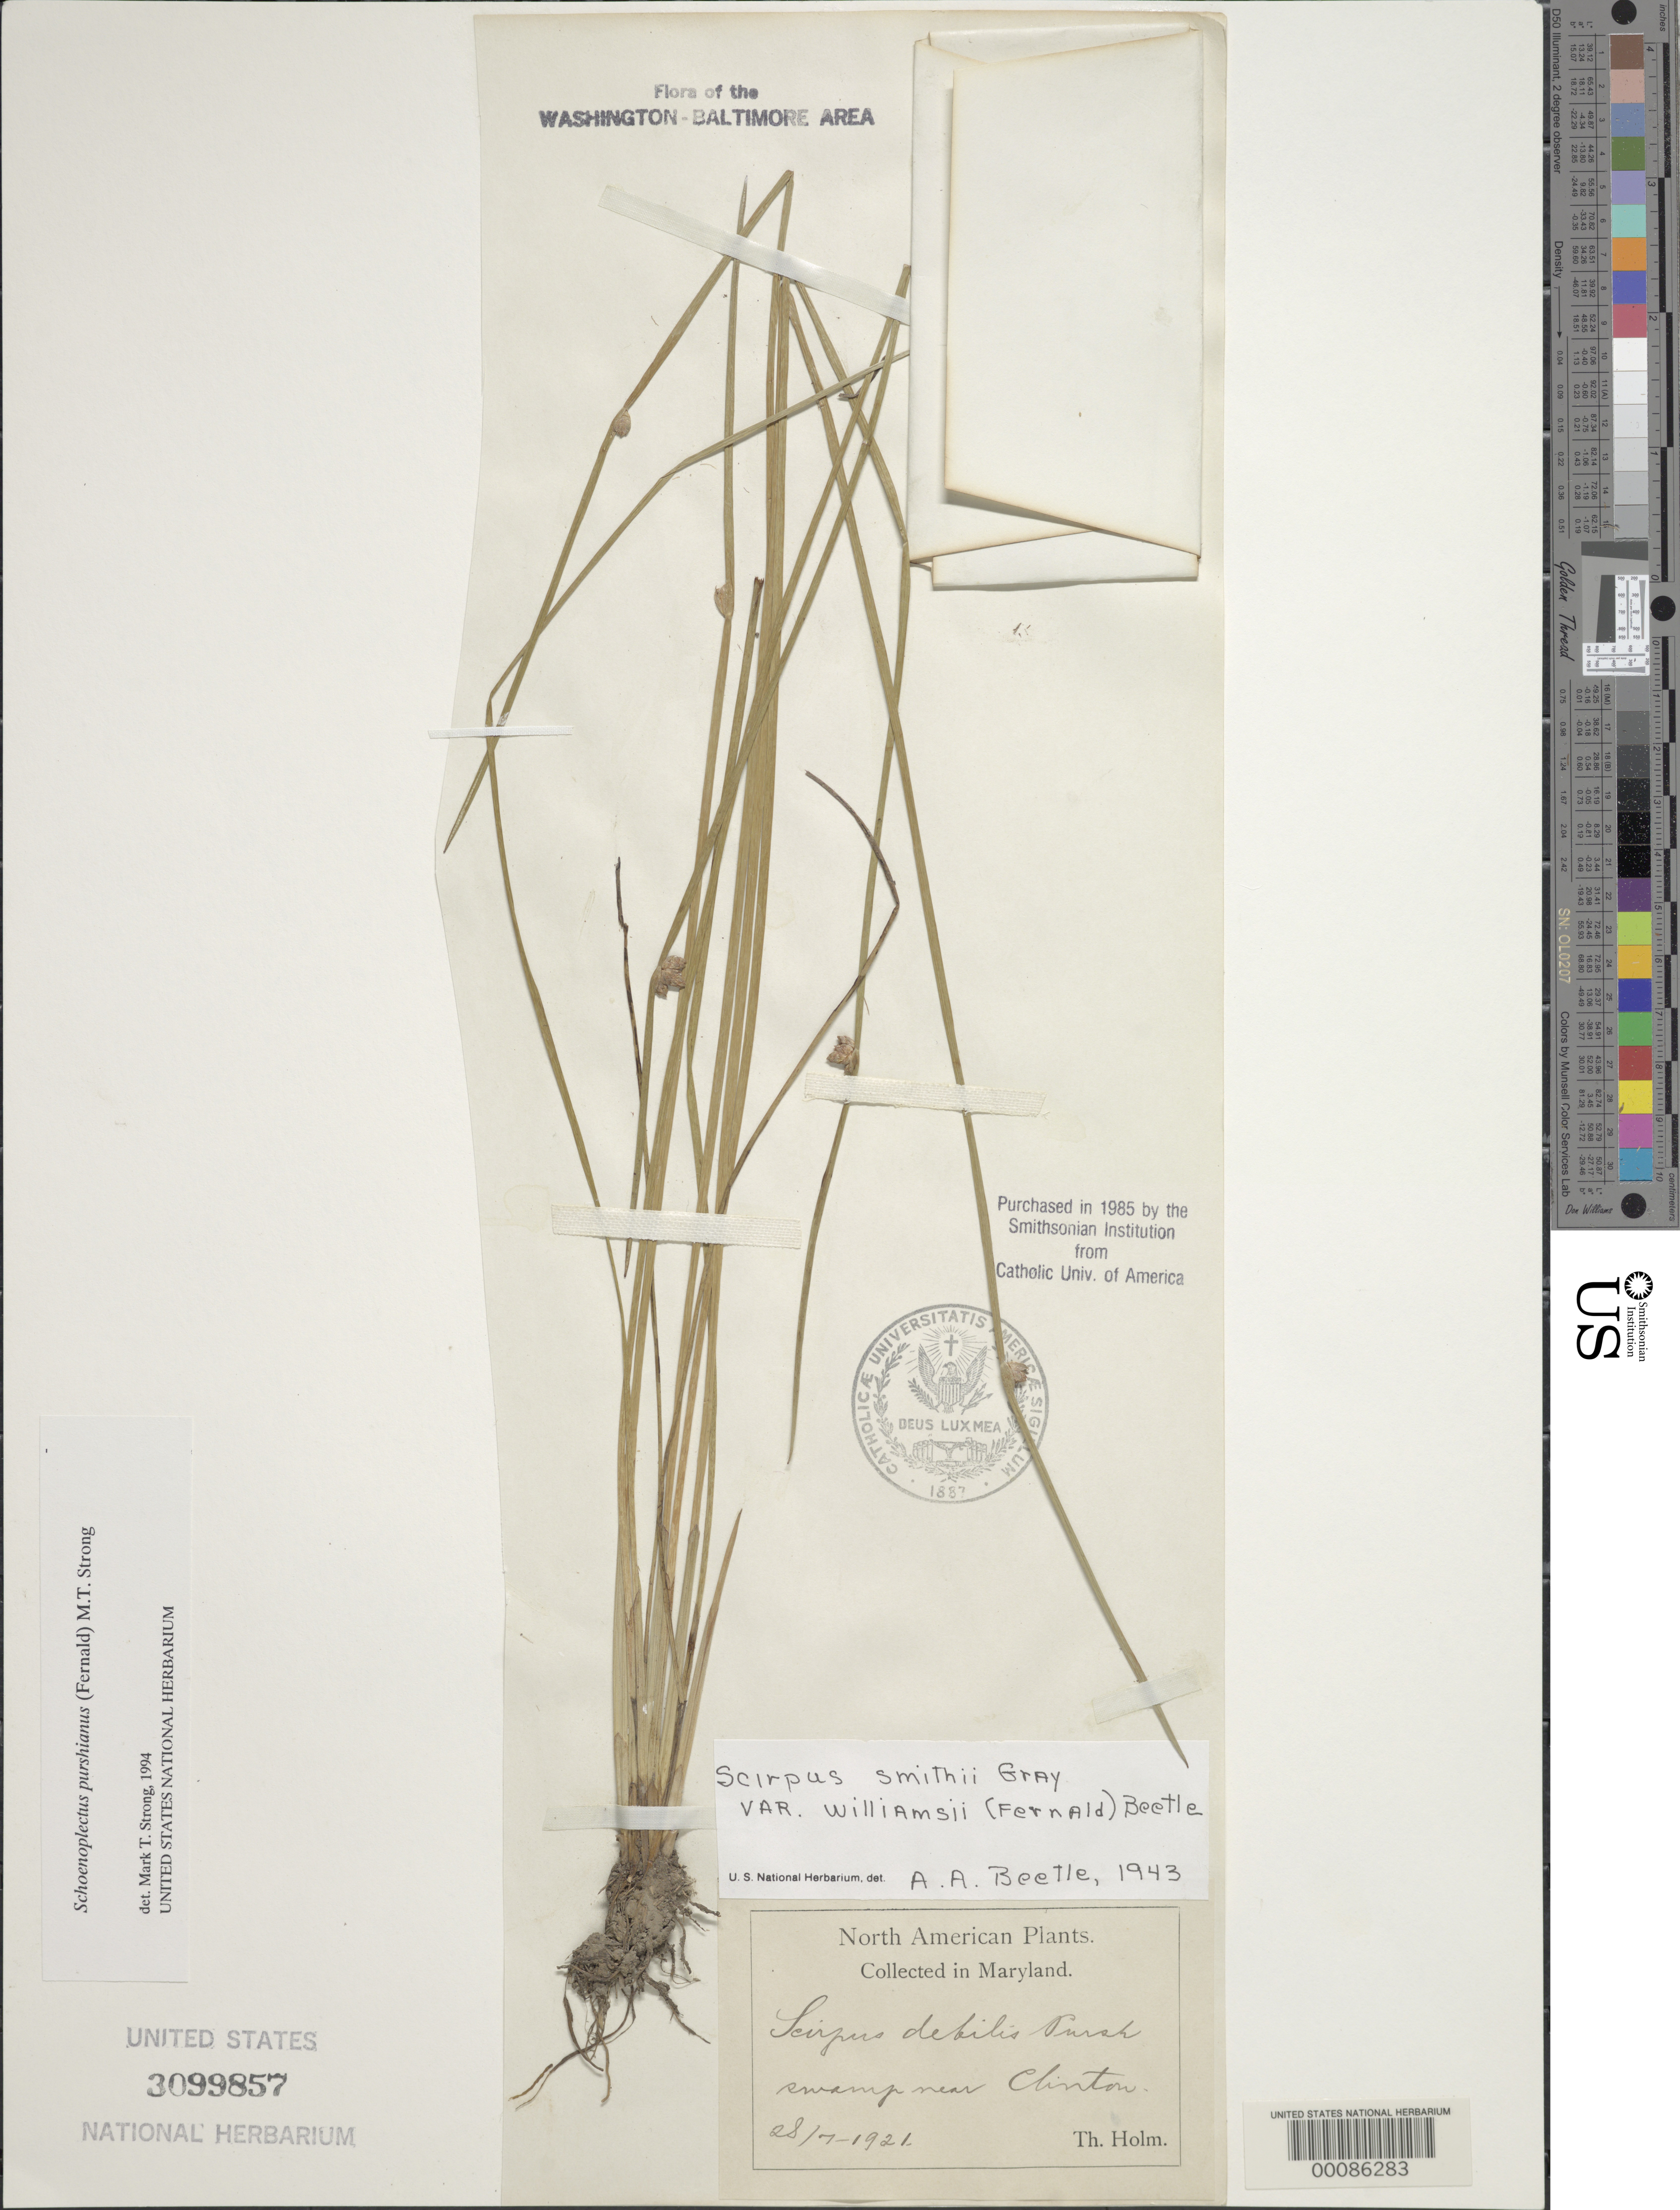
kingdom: Plantae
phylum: Tracheophyta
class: Liliopsida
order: Poales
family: Cyperaceae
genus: Schoenoplectus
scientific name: Schoenoplectus purshianus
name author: (Fernald) M.T. Strong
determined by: Strong, M. T., (US), Smithsonian Institution - National Museum of Natural History (UNITED STATES)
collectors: T. Holm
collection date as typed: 28 Jul 1921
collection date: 1921-07-28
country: United States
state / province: Maryland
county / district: Prince George's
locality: Near Clinton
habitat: Swamp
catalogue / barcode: US 3099857